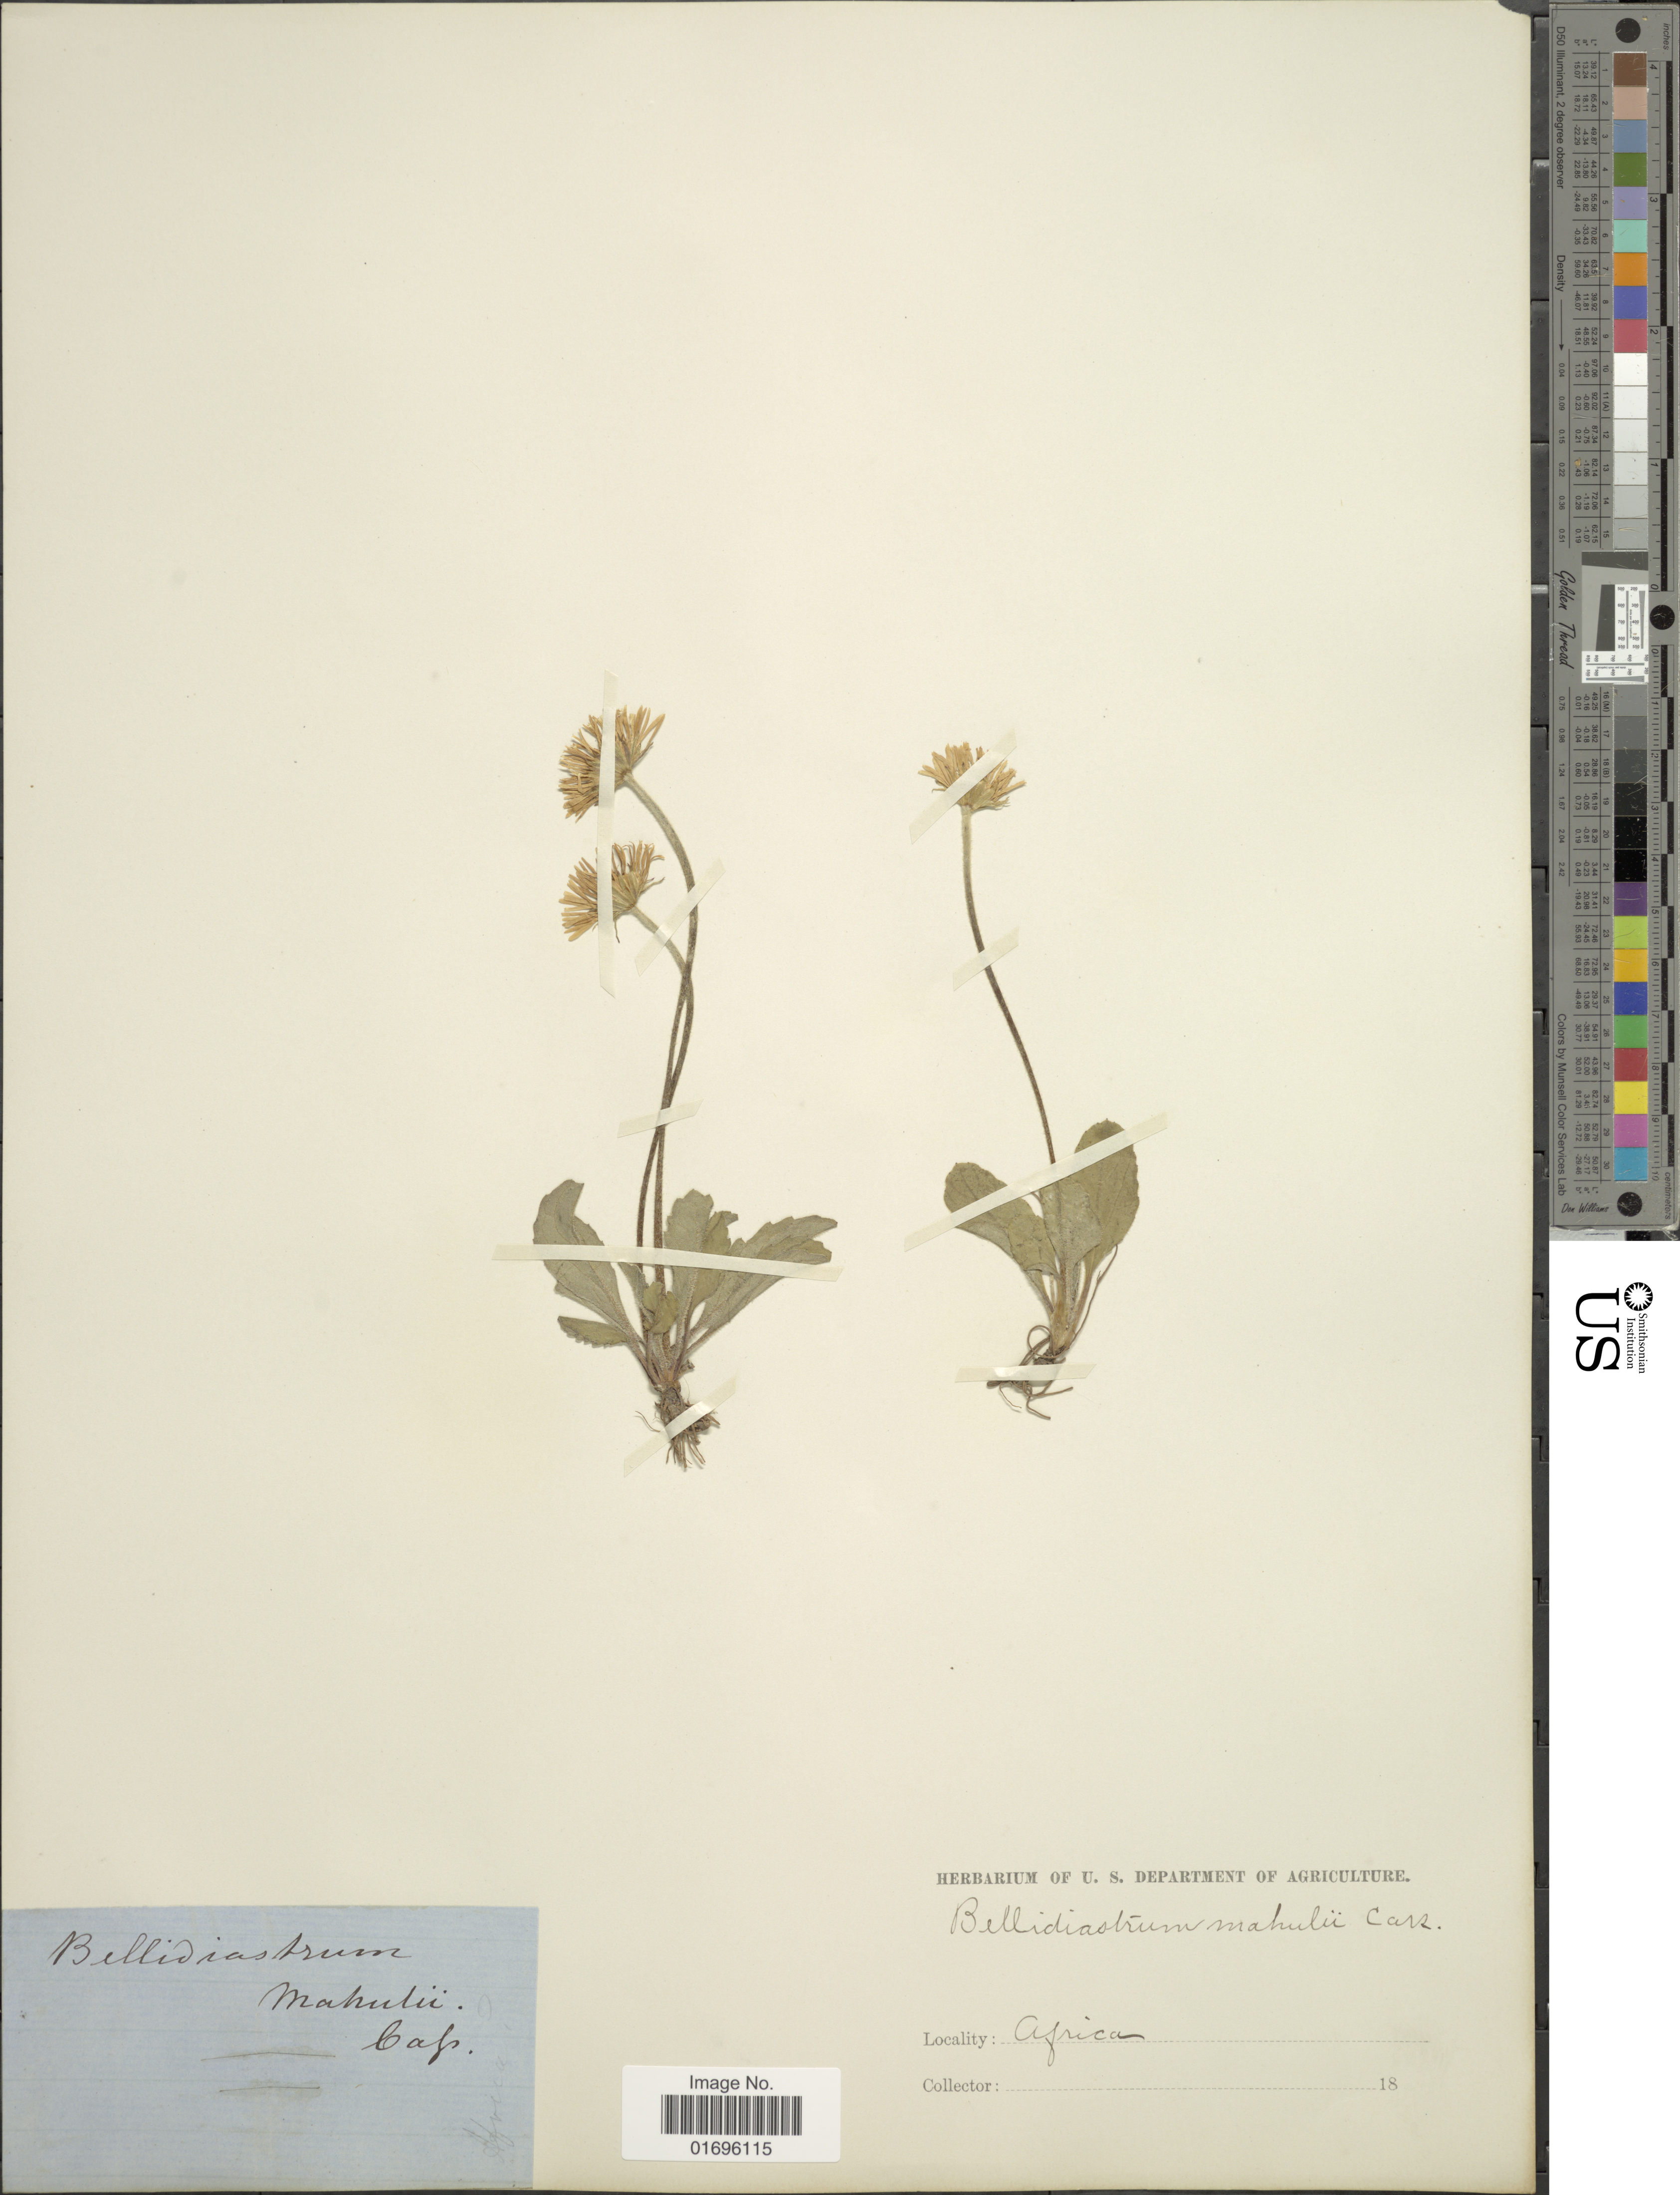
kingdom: Plantae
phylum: Tracheophyta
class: Magnoliopsida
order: Asterales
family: Asteraceae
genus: Aster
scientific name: Aster bellidiastrum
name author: (L.) Scop.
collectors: U.S. Department of Agriculture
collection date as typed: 18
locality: Africa